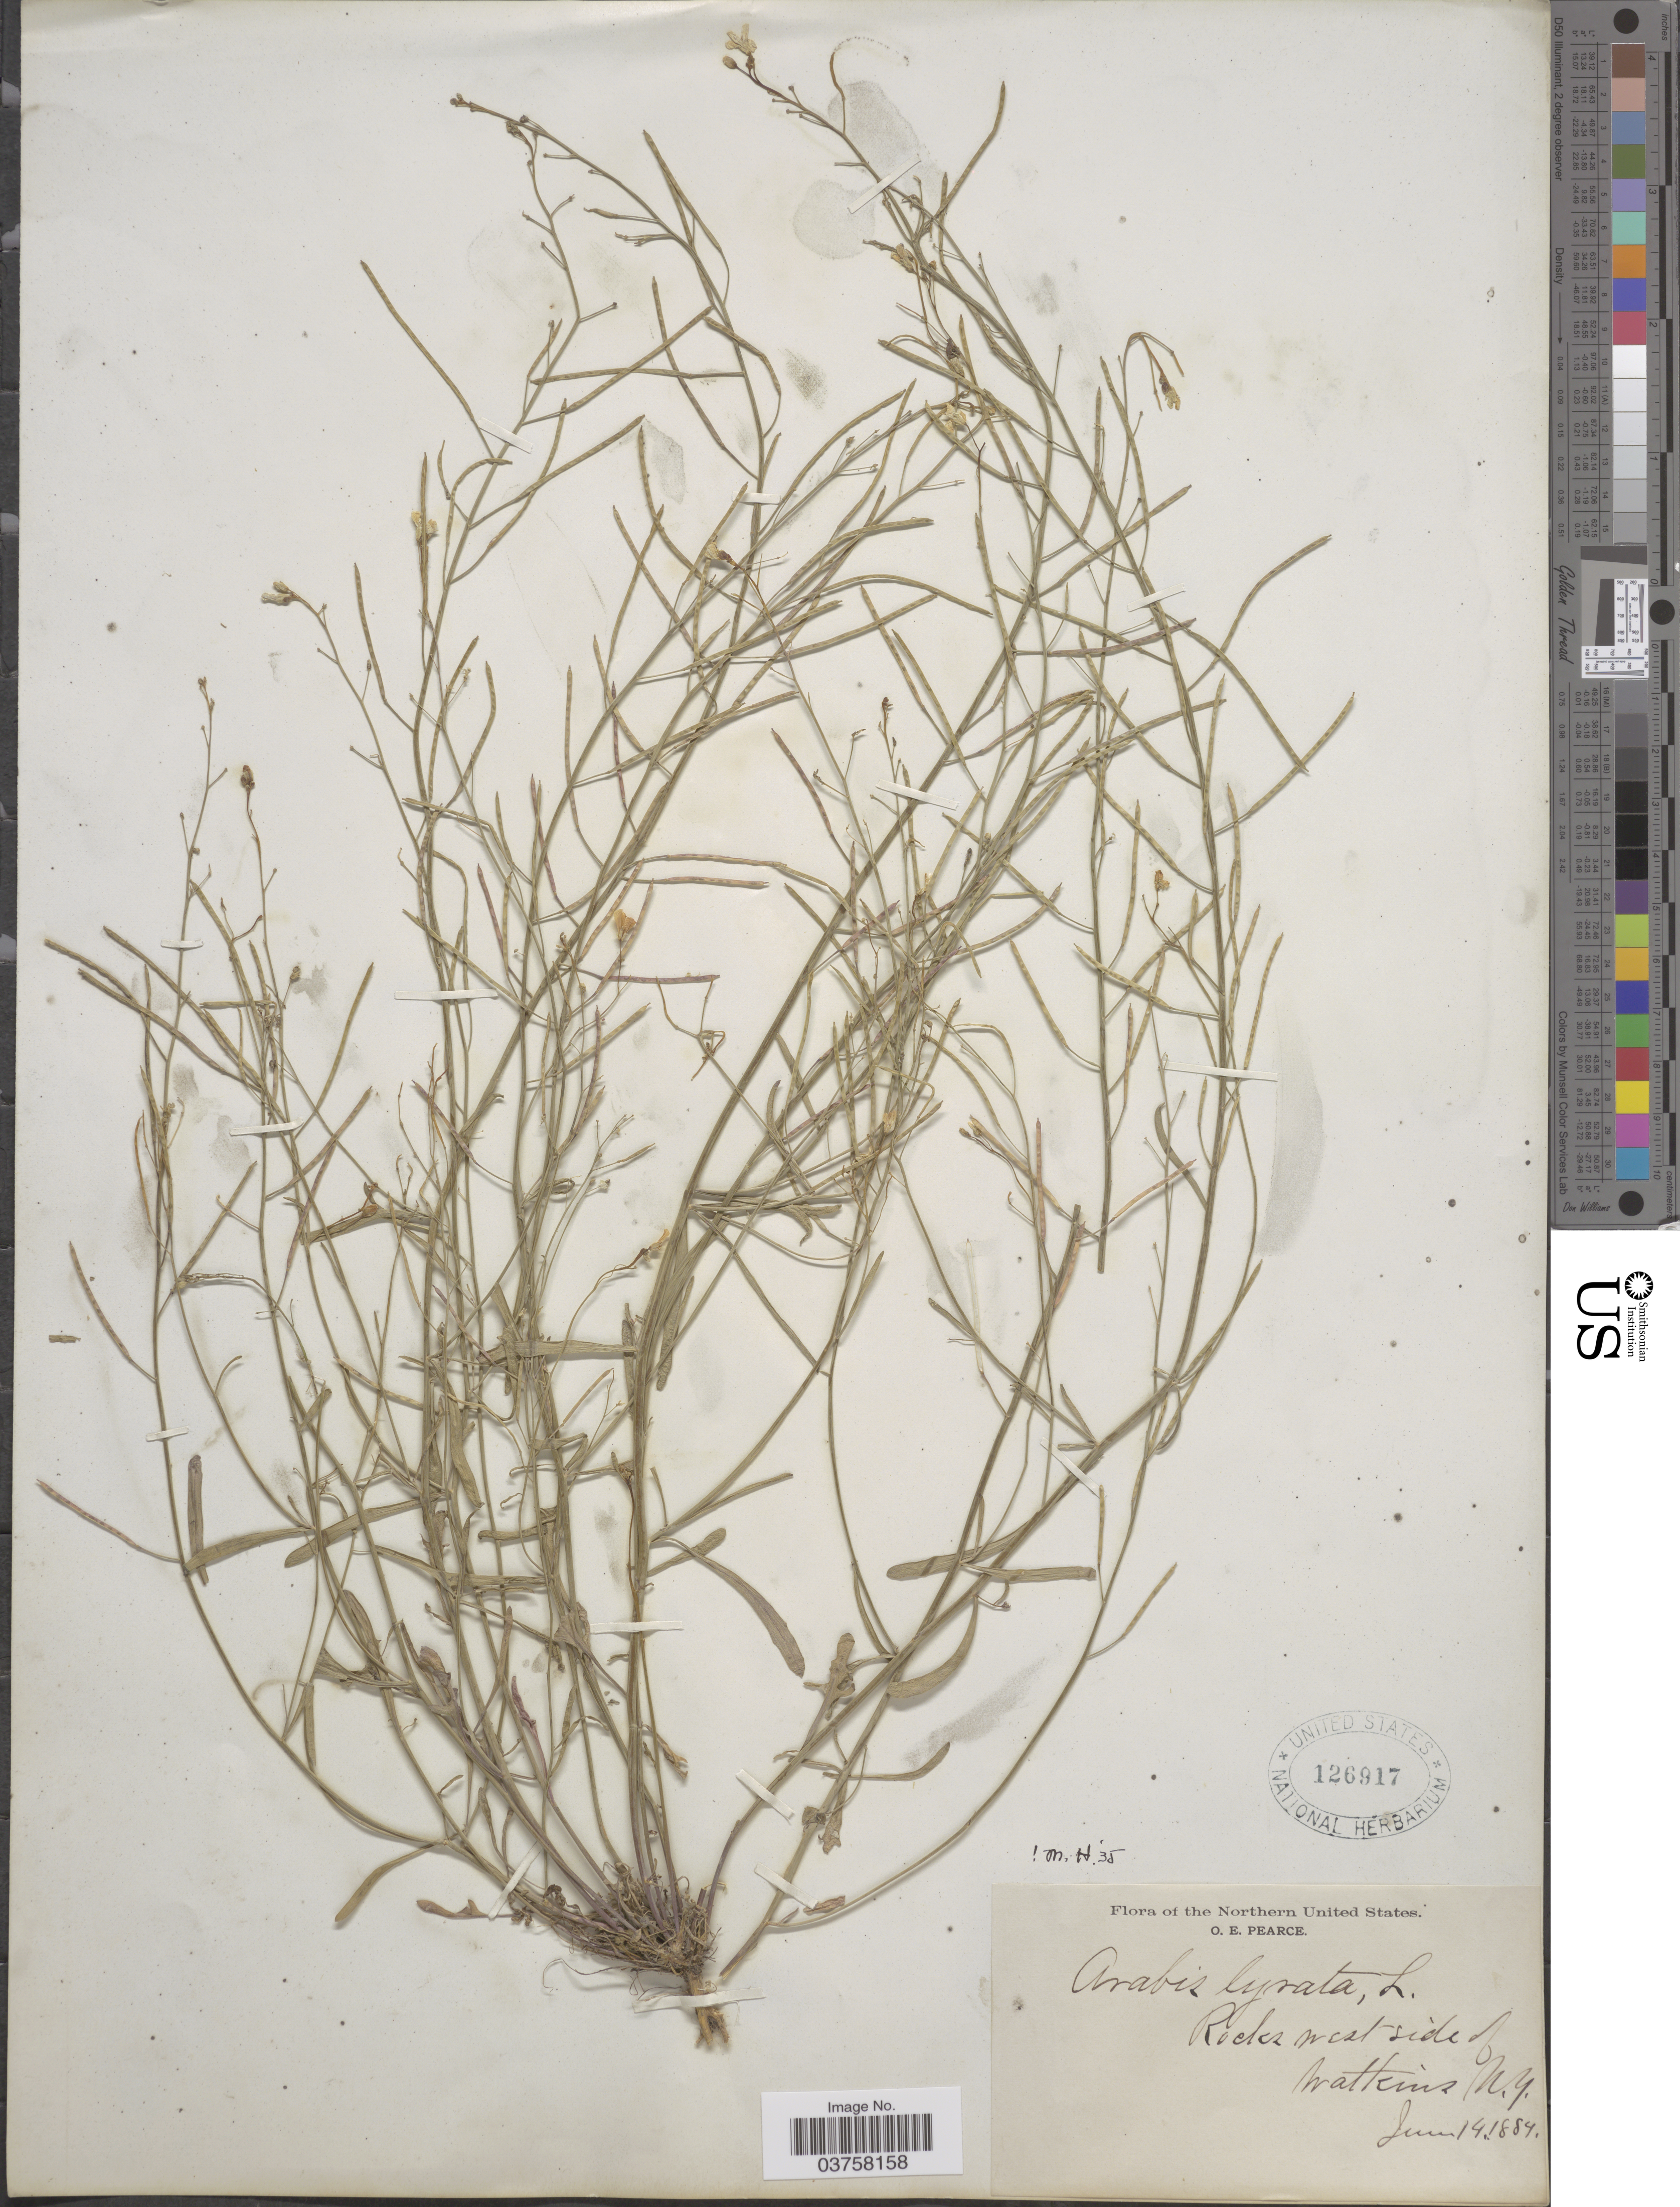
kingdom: Plantae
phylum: Tracheophyta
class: Magnoliopsida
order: Brassicales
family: Brassicaceae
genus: Arabis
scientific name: Arabis lyrata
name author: L.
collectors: O. E. Pearce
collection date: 1884-06-14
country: United States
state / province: New York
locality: Northern United States. West side of Watkins.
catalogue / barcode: US 126917